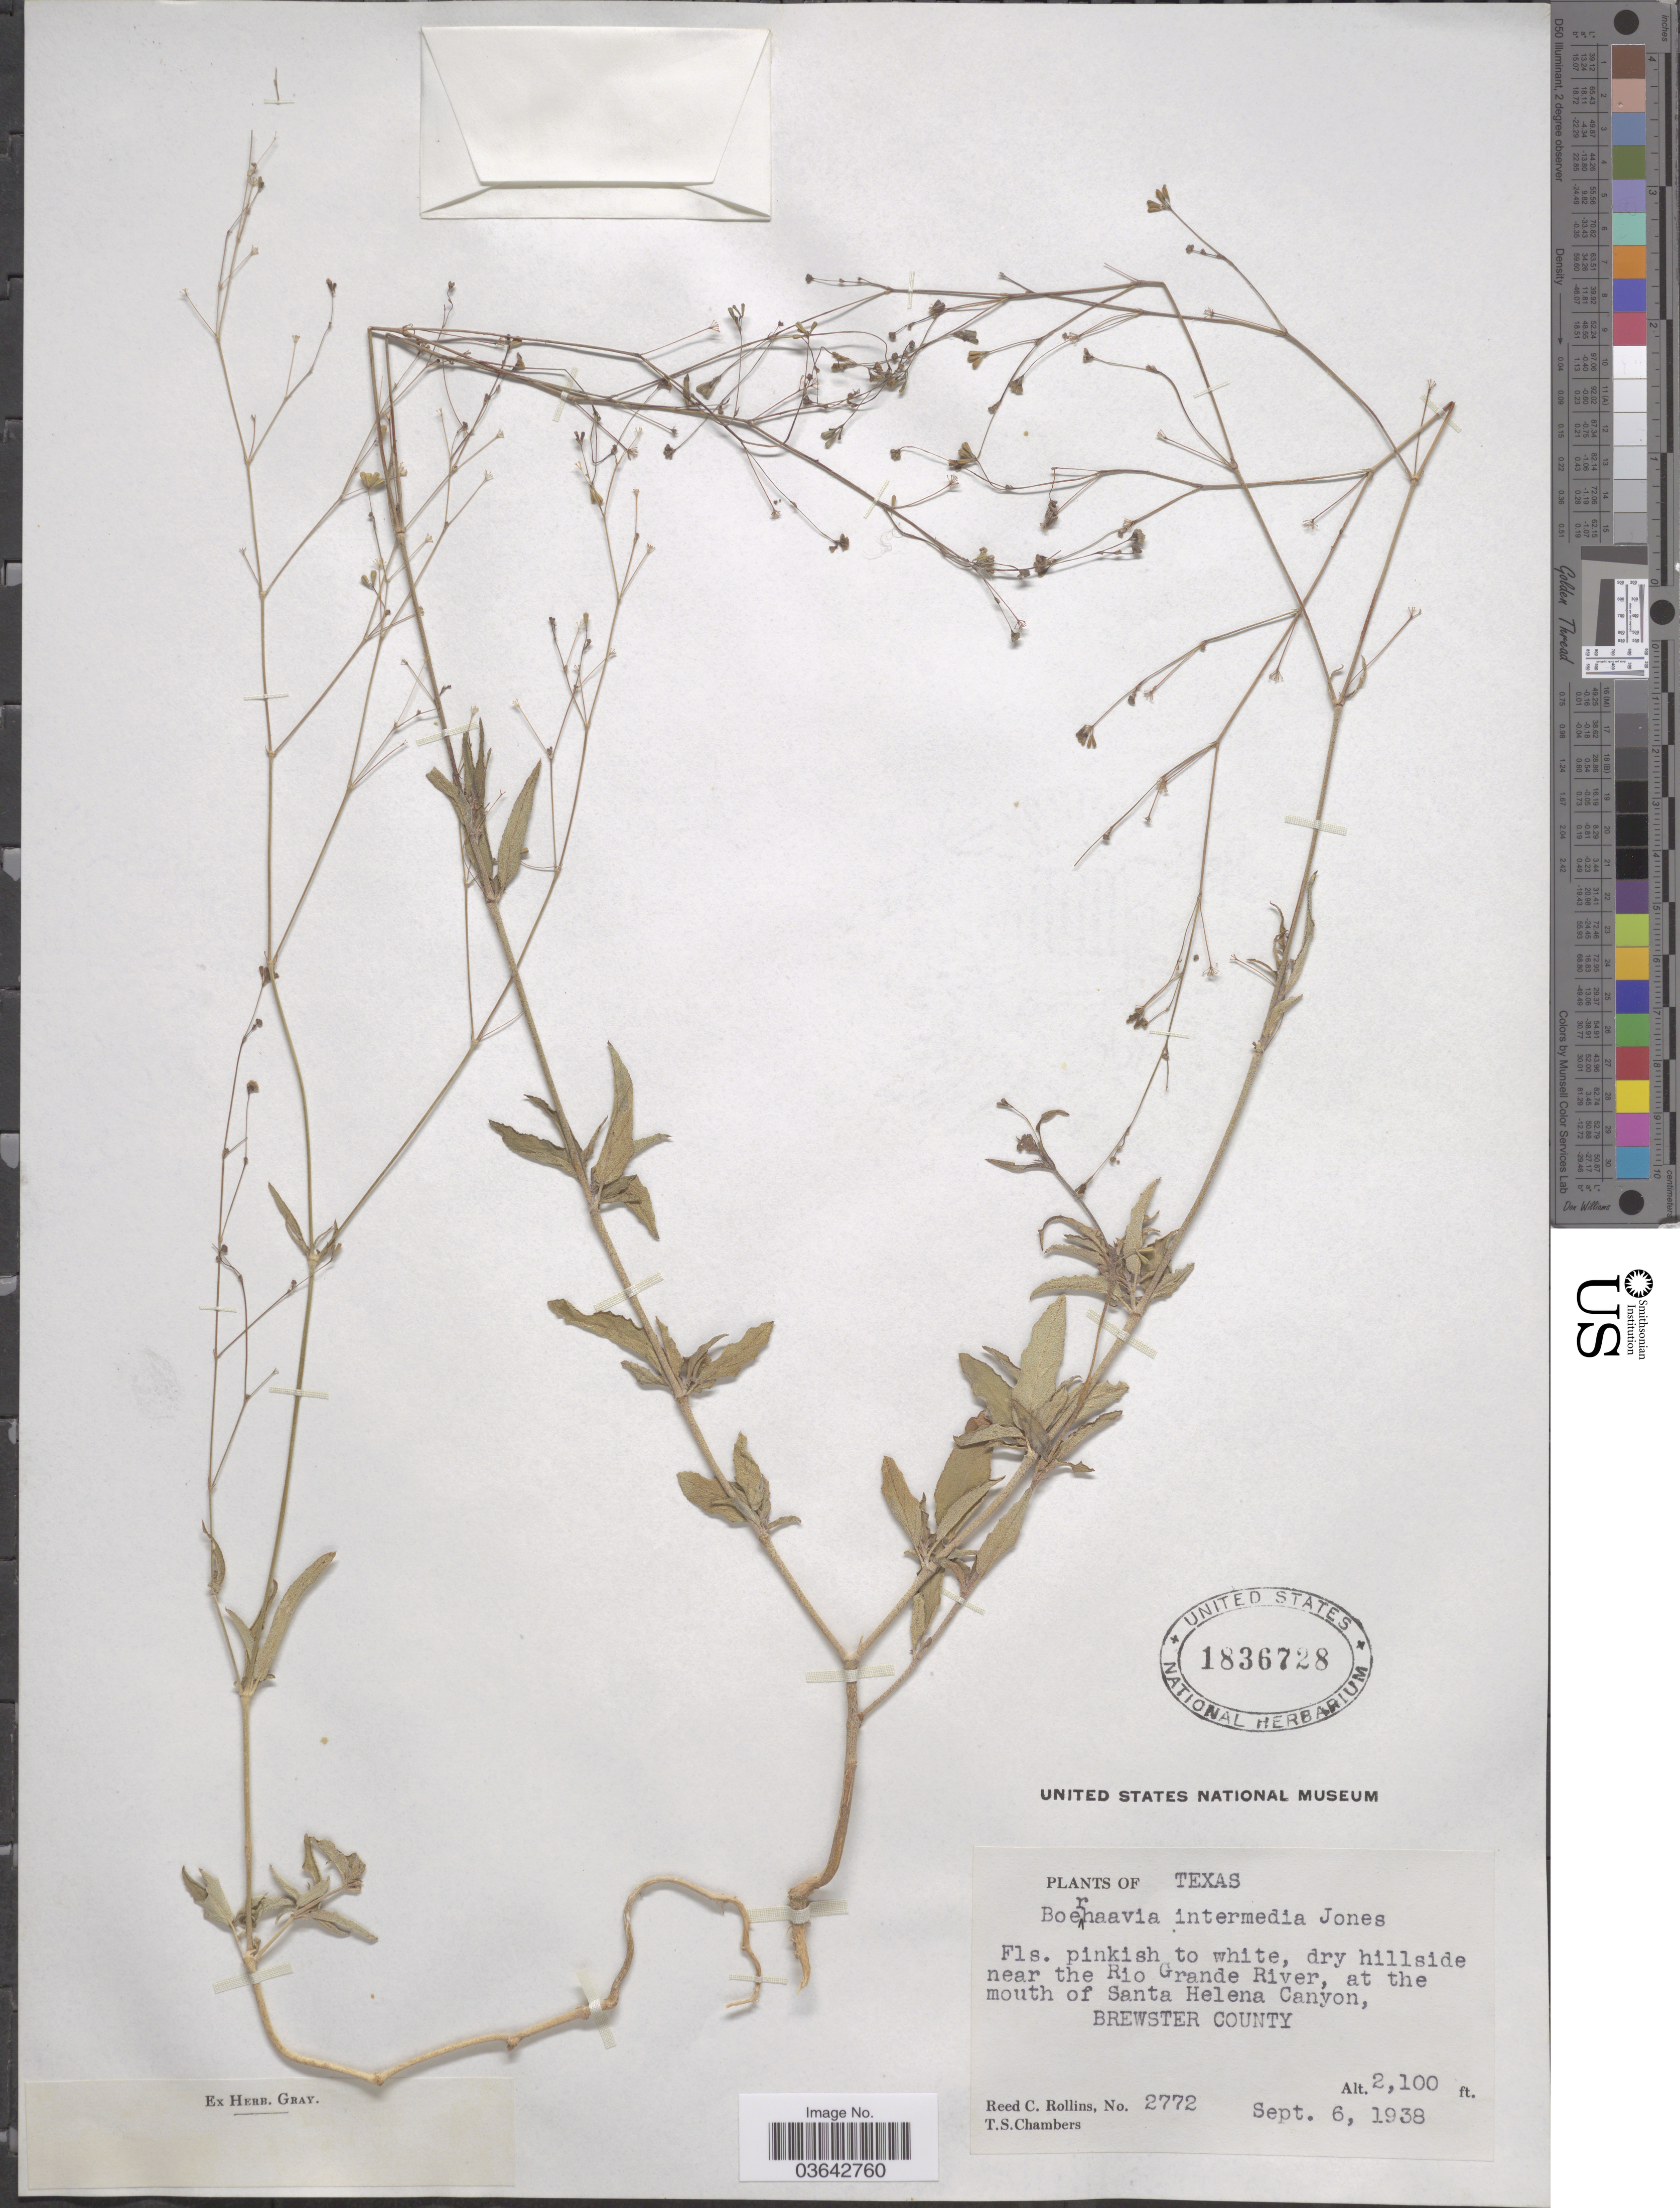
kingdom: Plantae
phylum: Tracheophyta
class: Magnoliopsida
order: Caryophyllales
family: Nyctaginaceae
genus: Boerhavia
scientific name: Boerhavia intermedia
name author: M.E. Jones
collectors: R. C. Rollins & T. Chambers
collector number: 2772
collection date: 1938-09-06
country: United States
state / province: Texas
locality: Dry hillside near the Rio Grande River, at the mouth of Santa Helena Canyon, Brewster County.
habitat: dry hillside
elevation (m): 640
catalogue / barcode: US 1836728